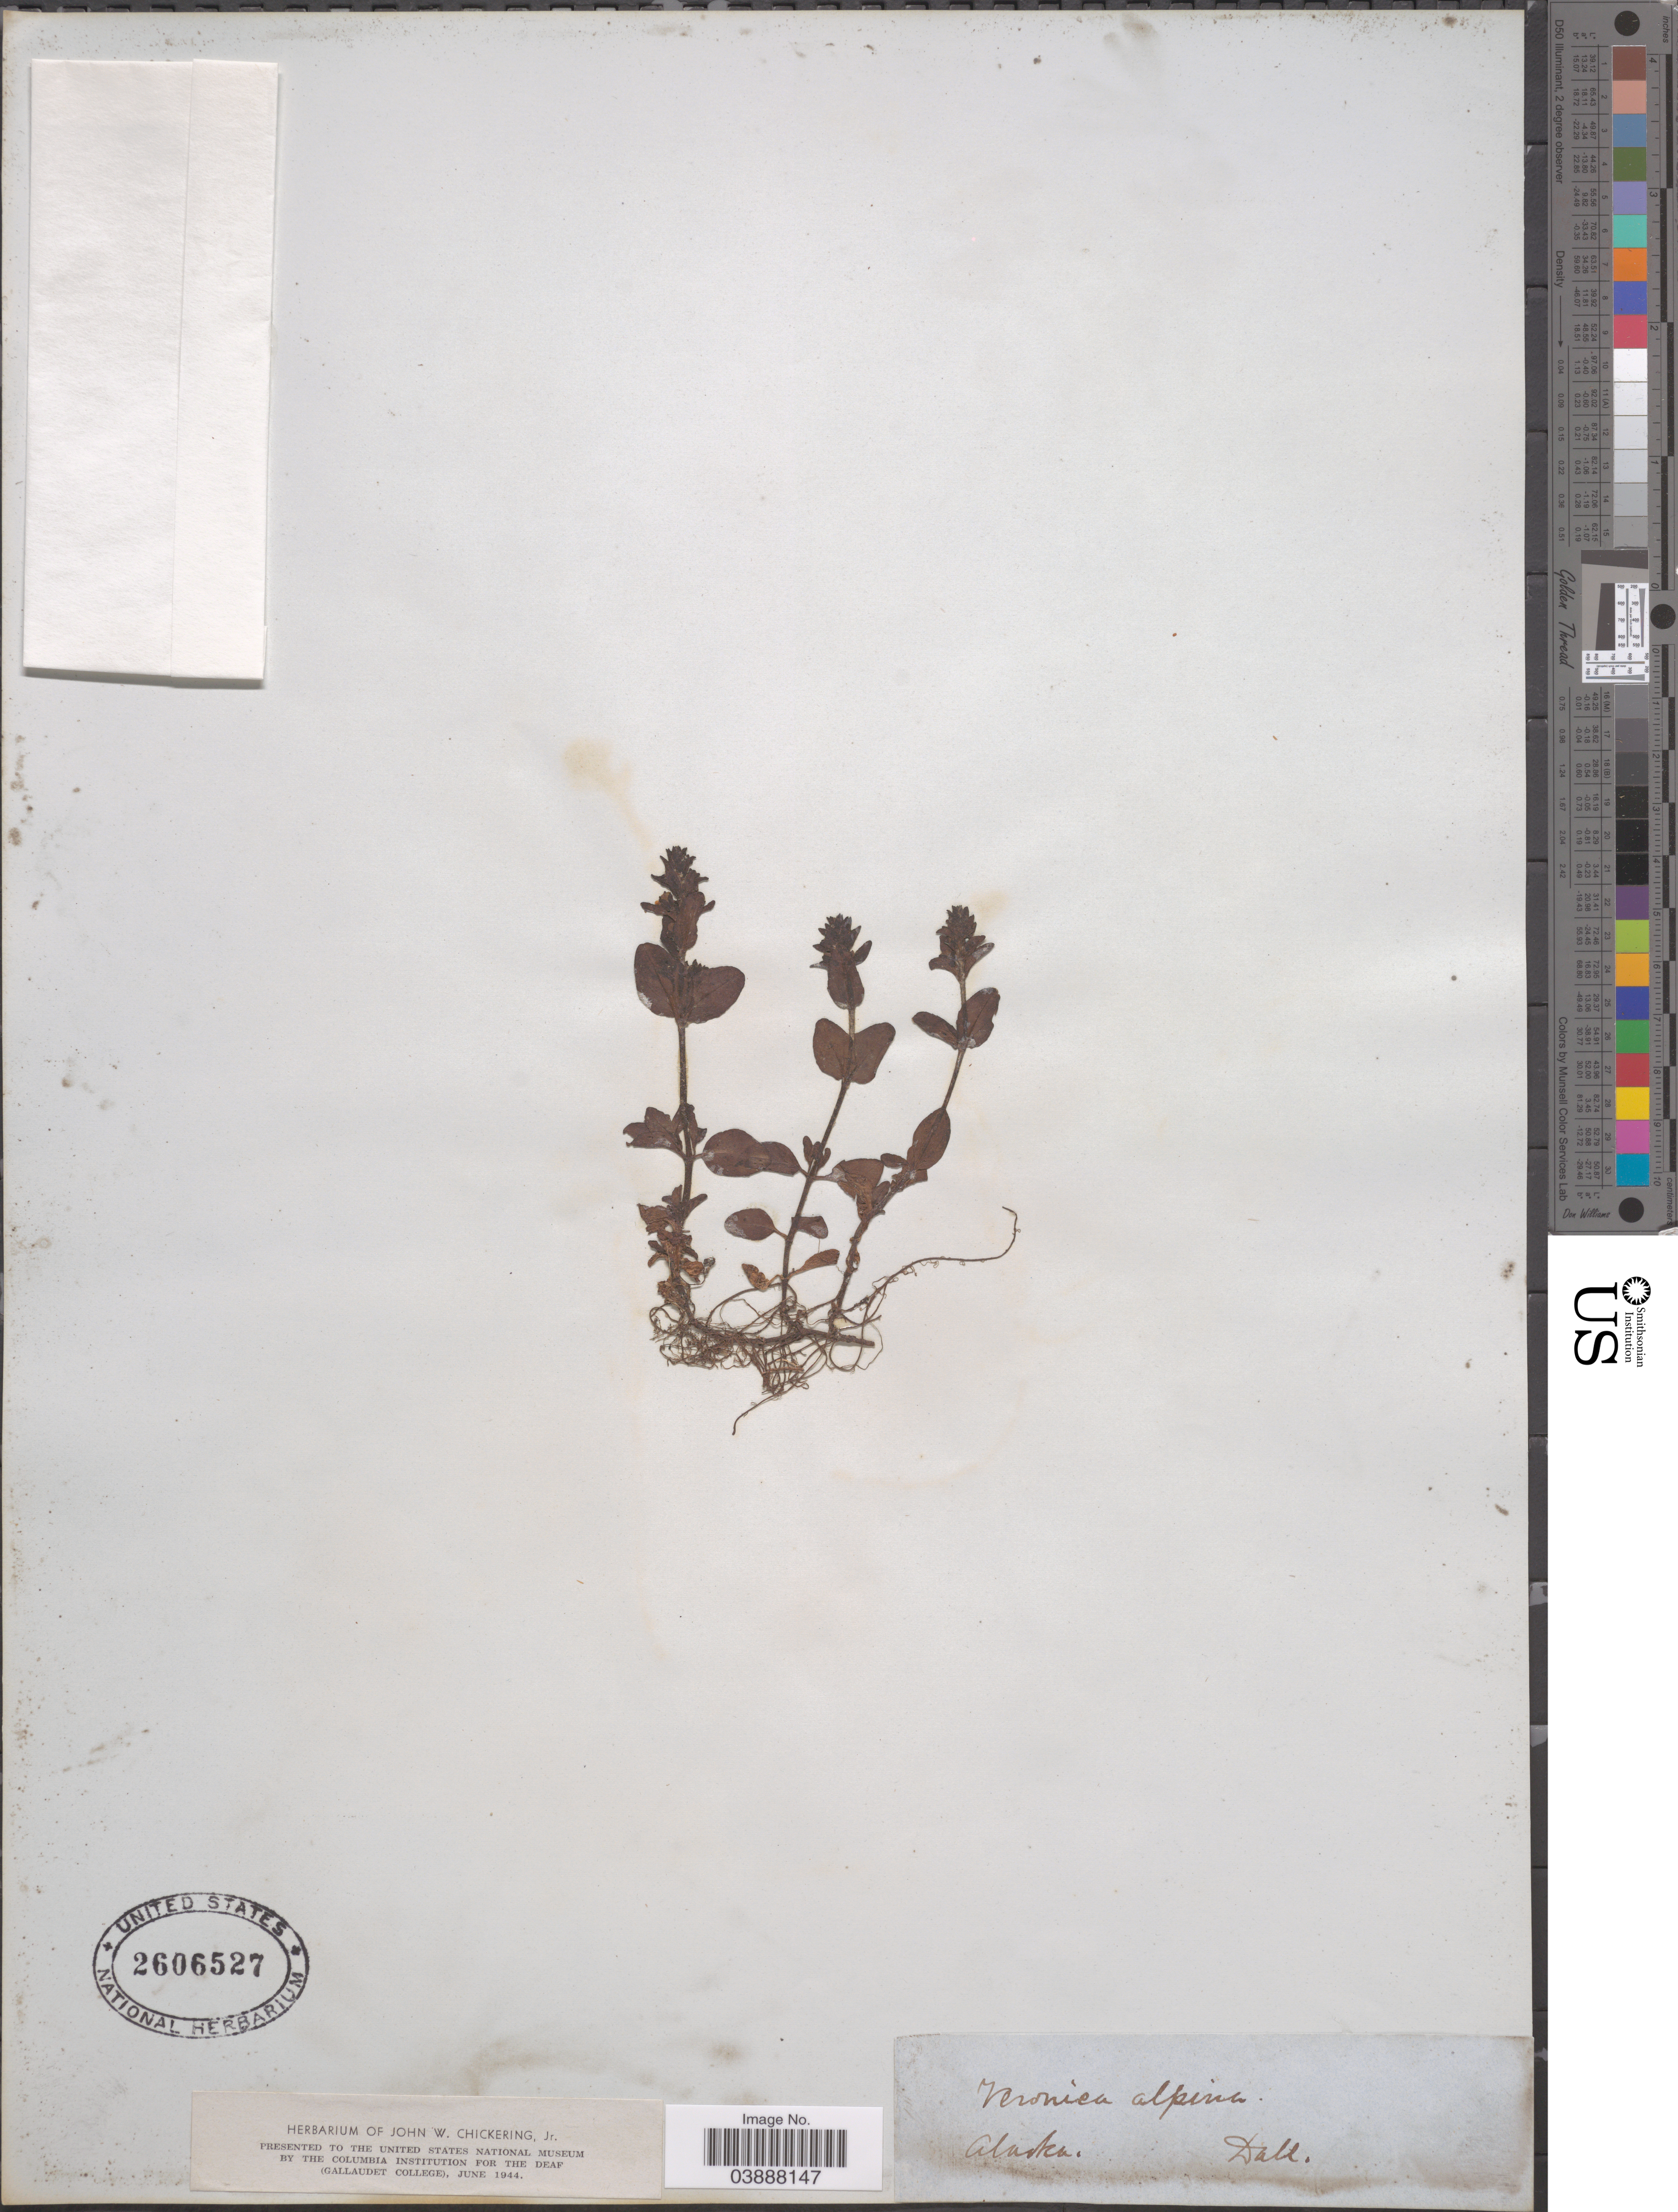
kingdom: Plantae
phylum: Tracheophyta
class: Magnoliopsida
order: Lamiales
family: Plantaginaceae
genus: Veronica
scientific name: Veronica wormskjoldii subsp. wormskjoldii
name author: Roem. & Schult.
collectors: -. Dall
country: United States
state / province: Alaska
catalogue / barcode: US 2606527